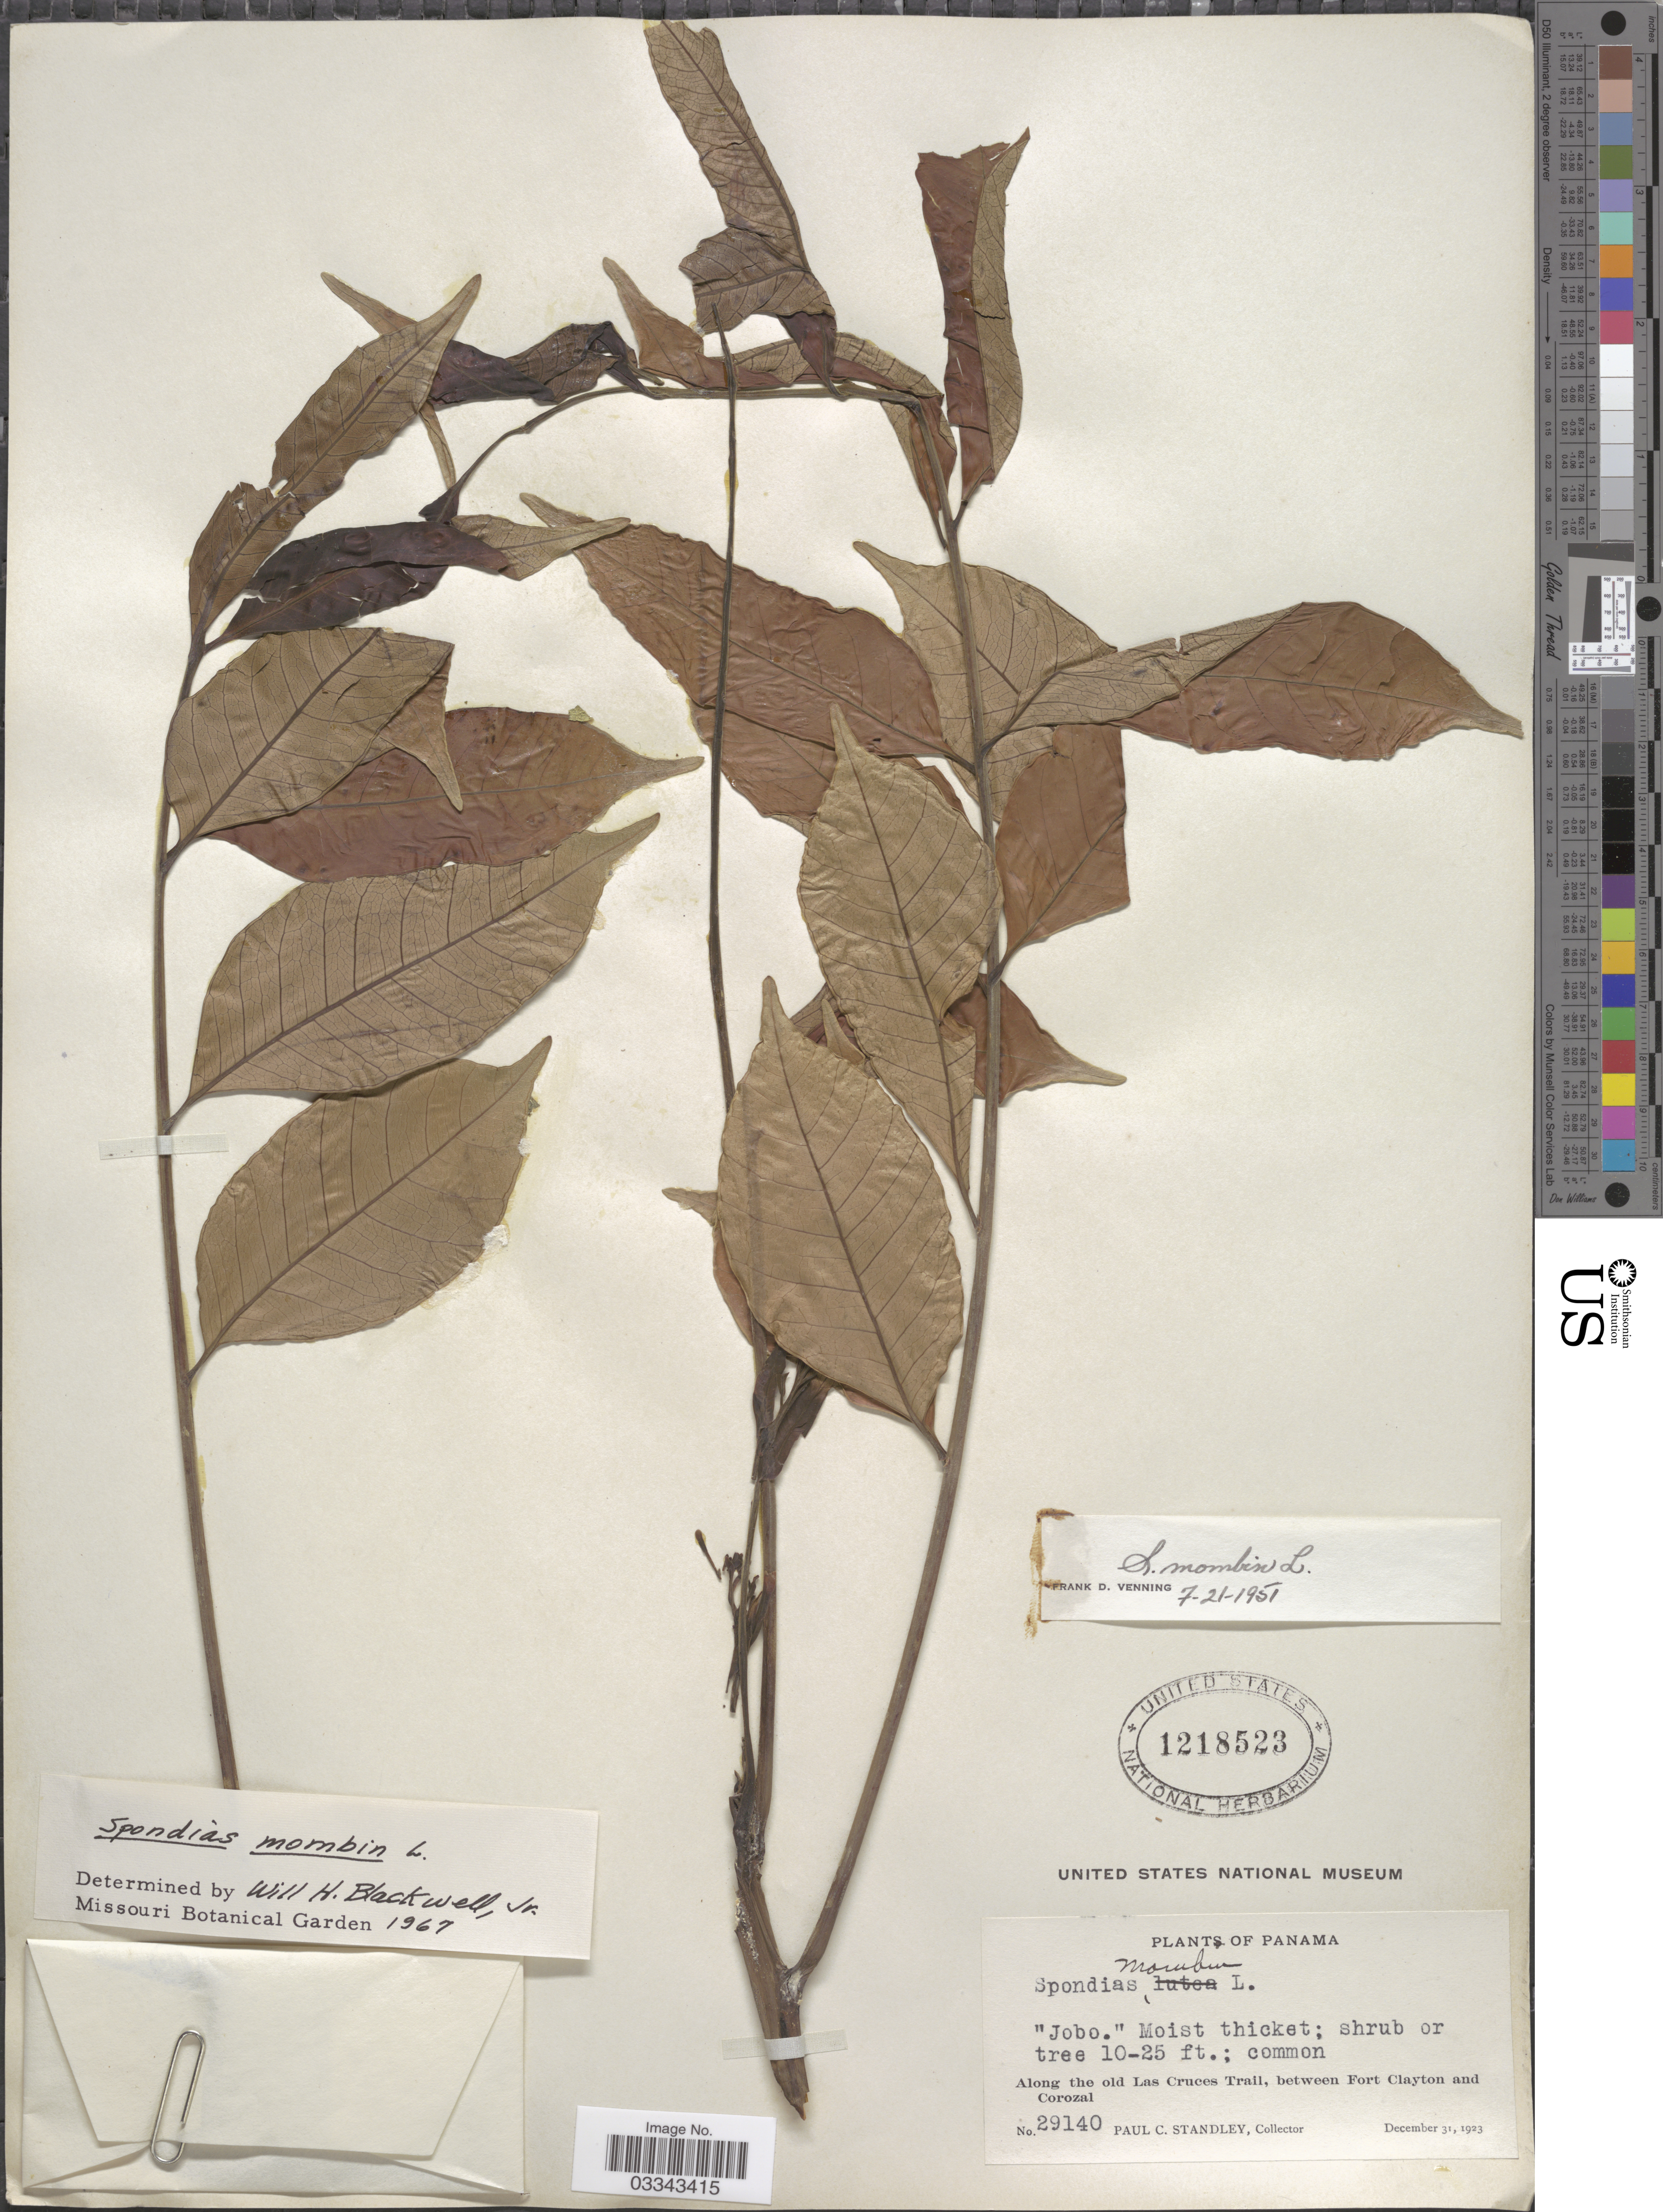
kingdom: Plantae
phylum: Tracheophyta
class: Magnoliopsida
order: Sapindales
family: Anacardiaceae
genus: Spondias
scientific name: Spondias mombin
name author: L.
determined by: Mitchell, John D.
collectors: P. C. Standley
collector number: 29140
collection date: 1923-12-31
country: Panama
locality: Along the old Las Cruces Trail, between Fort Clayton and Corozal.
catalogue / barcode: US 1218523